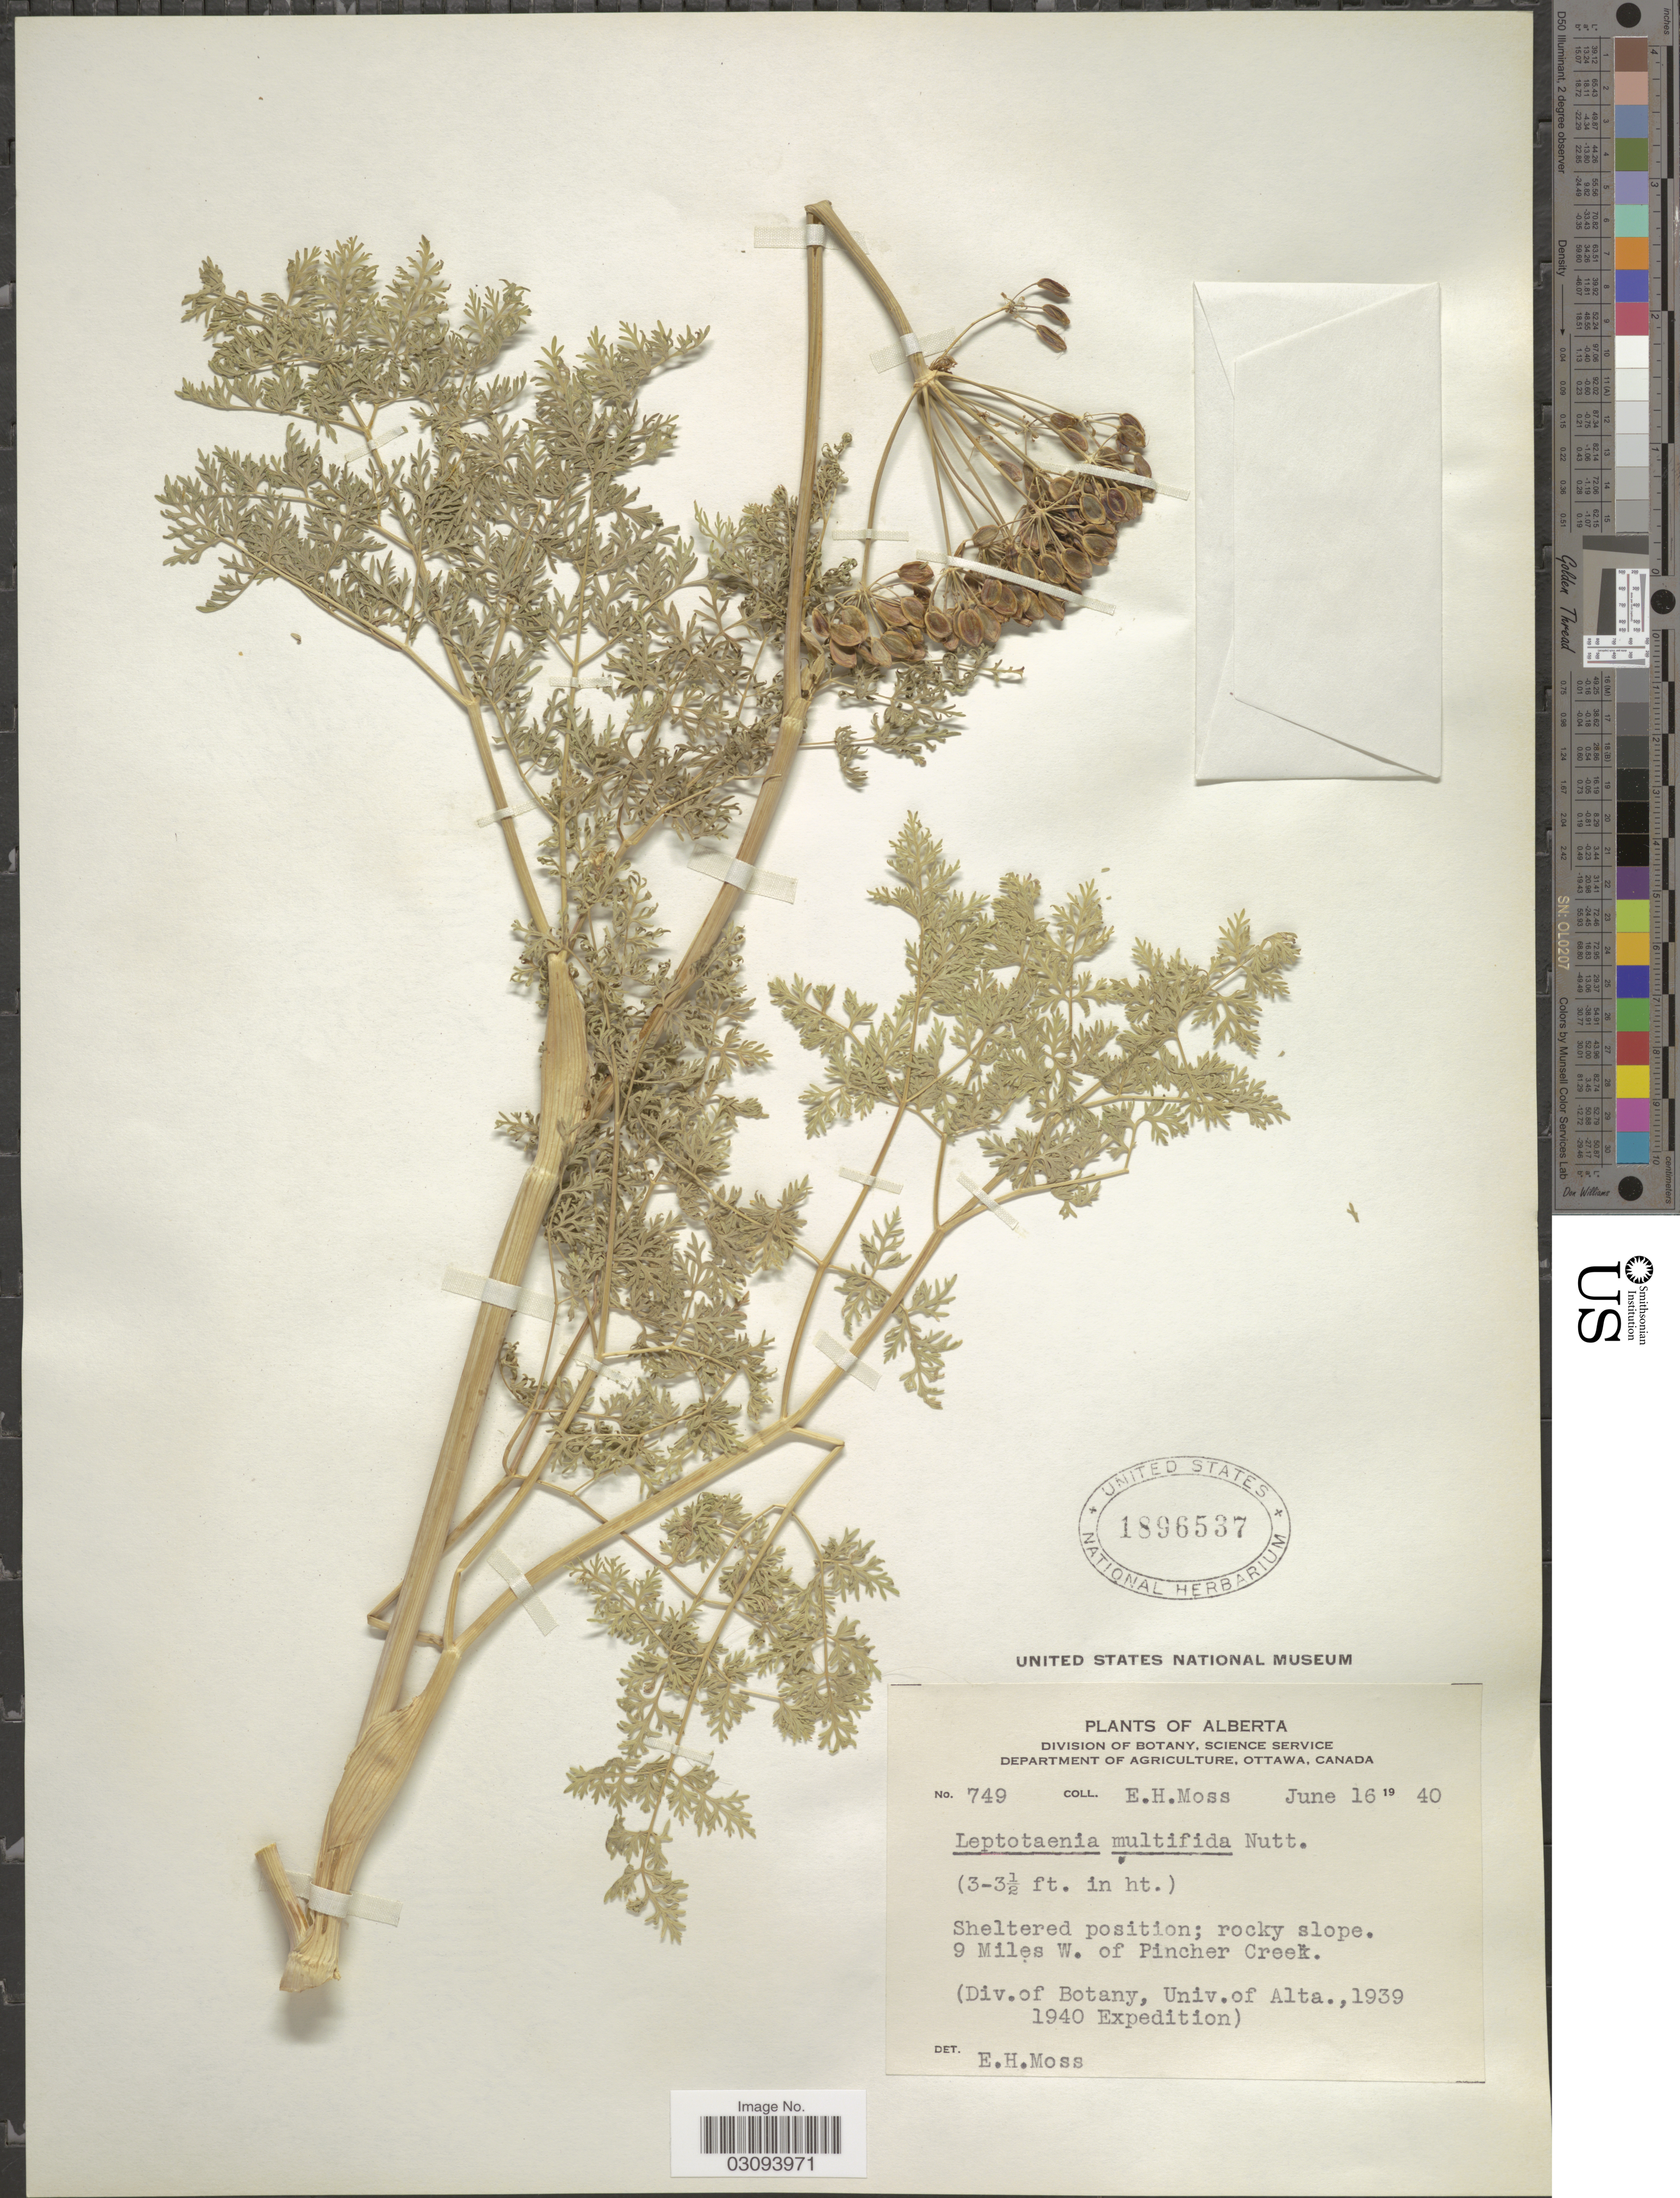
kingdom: Plantae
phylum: Tracheophyta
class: Magnoliopsida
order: Apiales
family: Apiaceae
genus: Lomatium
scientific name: Lomatium dissectum var. multifidum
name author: (Nutt.) Mathias & Constance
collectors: E. Moss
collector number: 749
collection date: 1940-06-16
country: Canada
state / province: Alberta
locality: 9 Miles W. of Pincher Creek.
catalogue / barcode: US 1896537